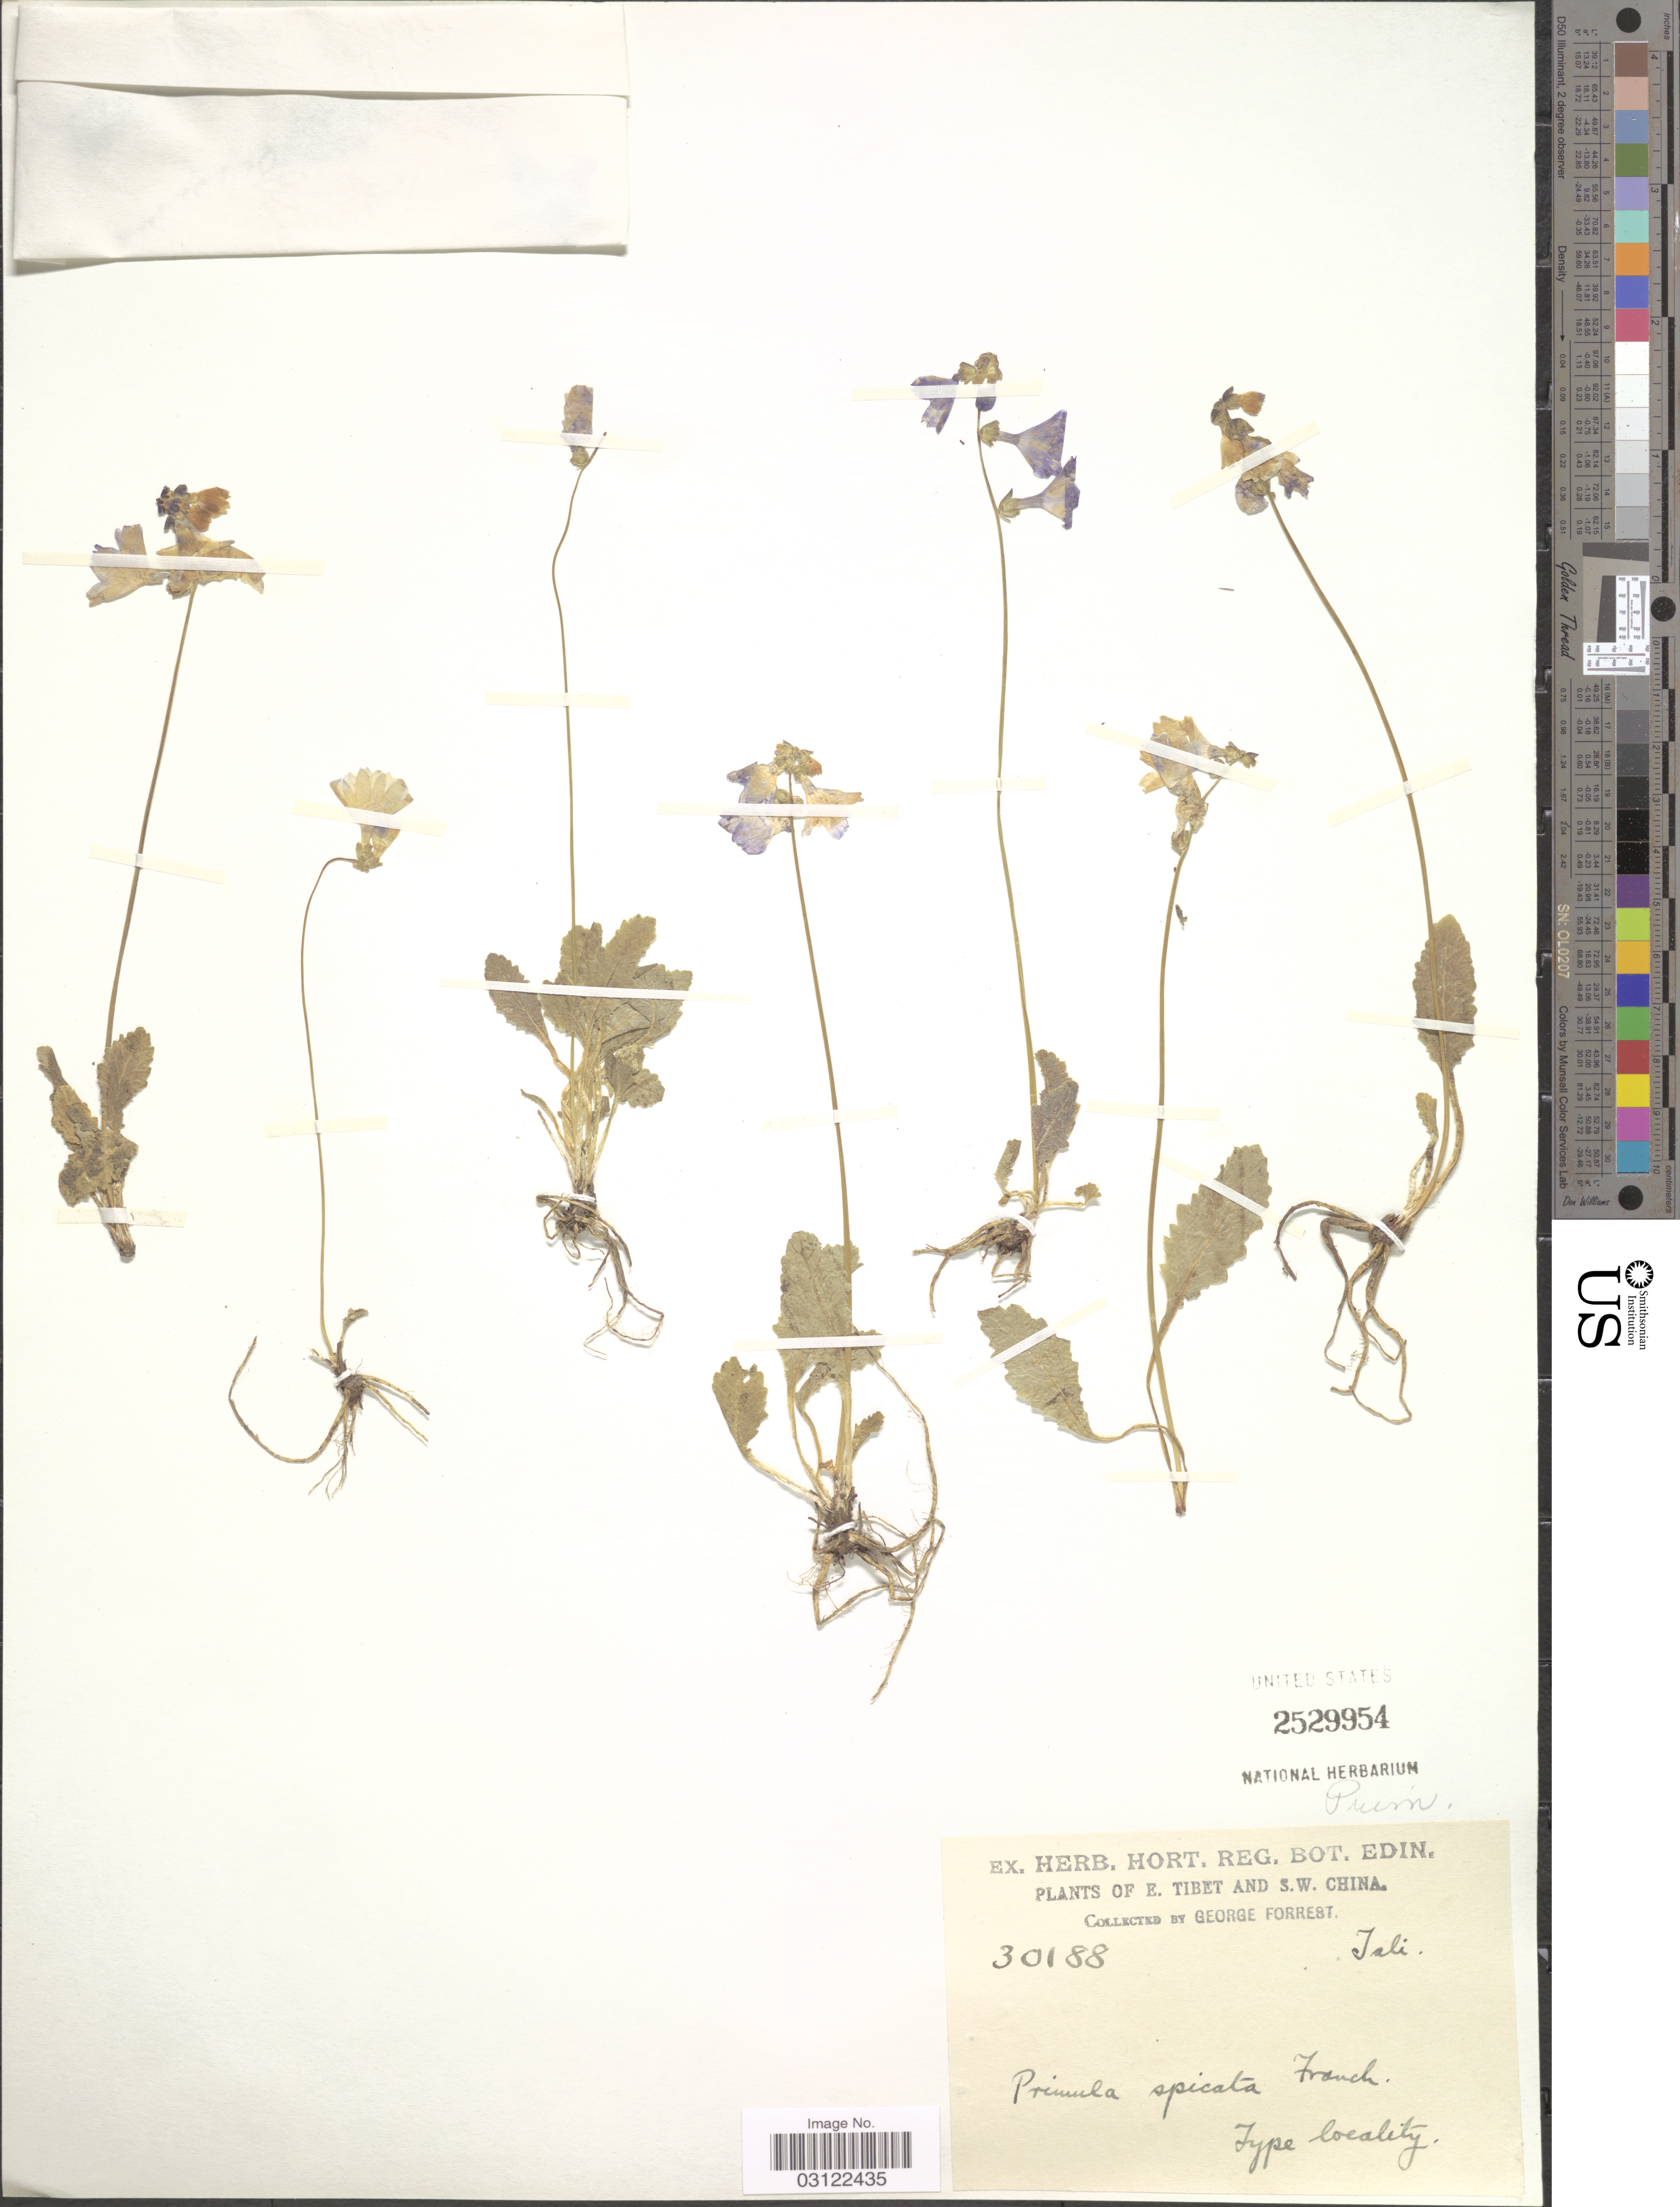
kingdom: Plantae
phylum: Tracheophyta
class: Magnoliopsida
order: Ericales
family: Primulaceae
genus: Primula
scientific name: Primula spicata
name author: Franch.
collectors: G. Forrest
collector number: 30188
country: China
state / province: Xizang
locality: E. Tibet and S.W. China. Tali.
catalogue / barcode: US 2529954